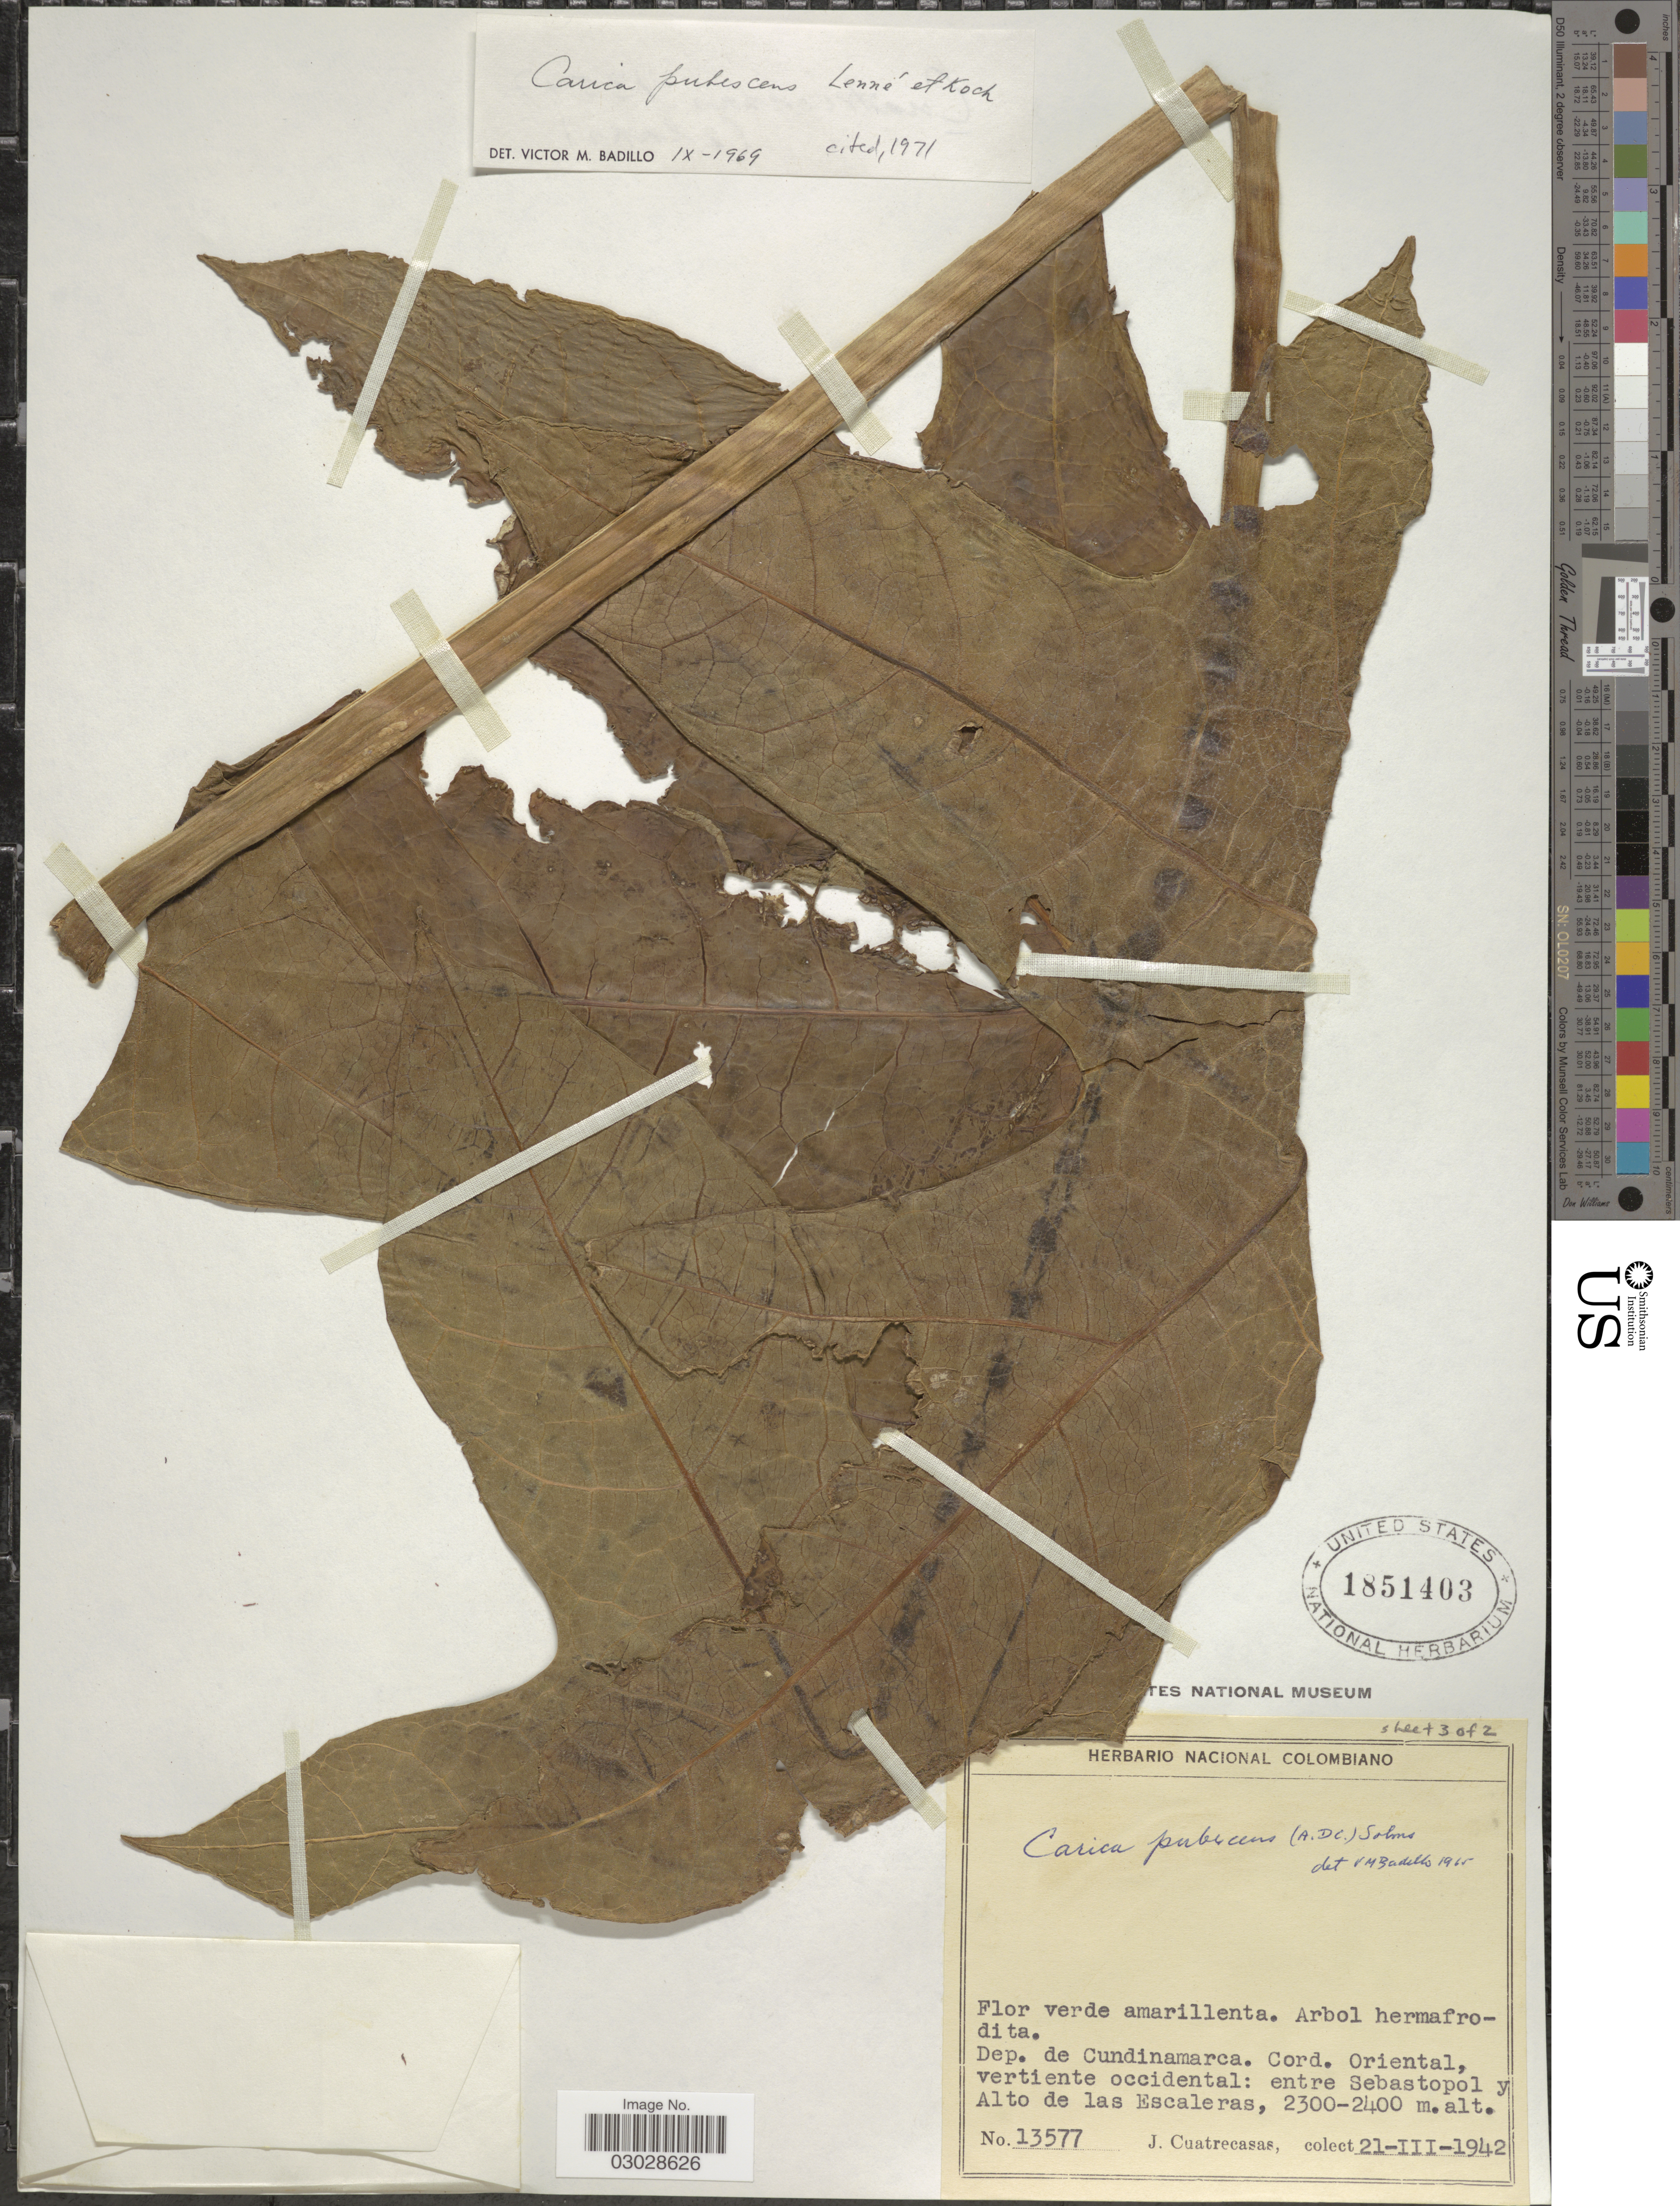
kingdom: Plantae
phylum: Tracheophyta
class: Magnoliopsida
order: Brassicales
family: Caricaceae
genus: Vasconcellea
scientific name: Vasconcellea pubescens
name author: A. DC.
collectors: J. Cuatrecasas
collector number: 13577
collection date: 1942-03-21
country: Colombia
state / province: Cundinamarca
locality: Dep. de Cundinamarca. Cord. Oriental, vertiente occidental: entre Sebastopol y Alto de las Escaleras.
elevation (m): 2300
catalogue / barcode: US 1851403